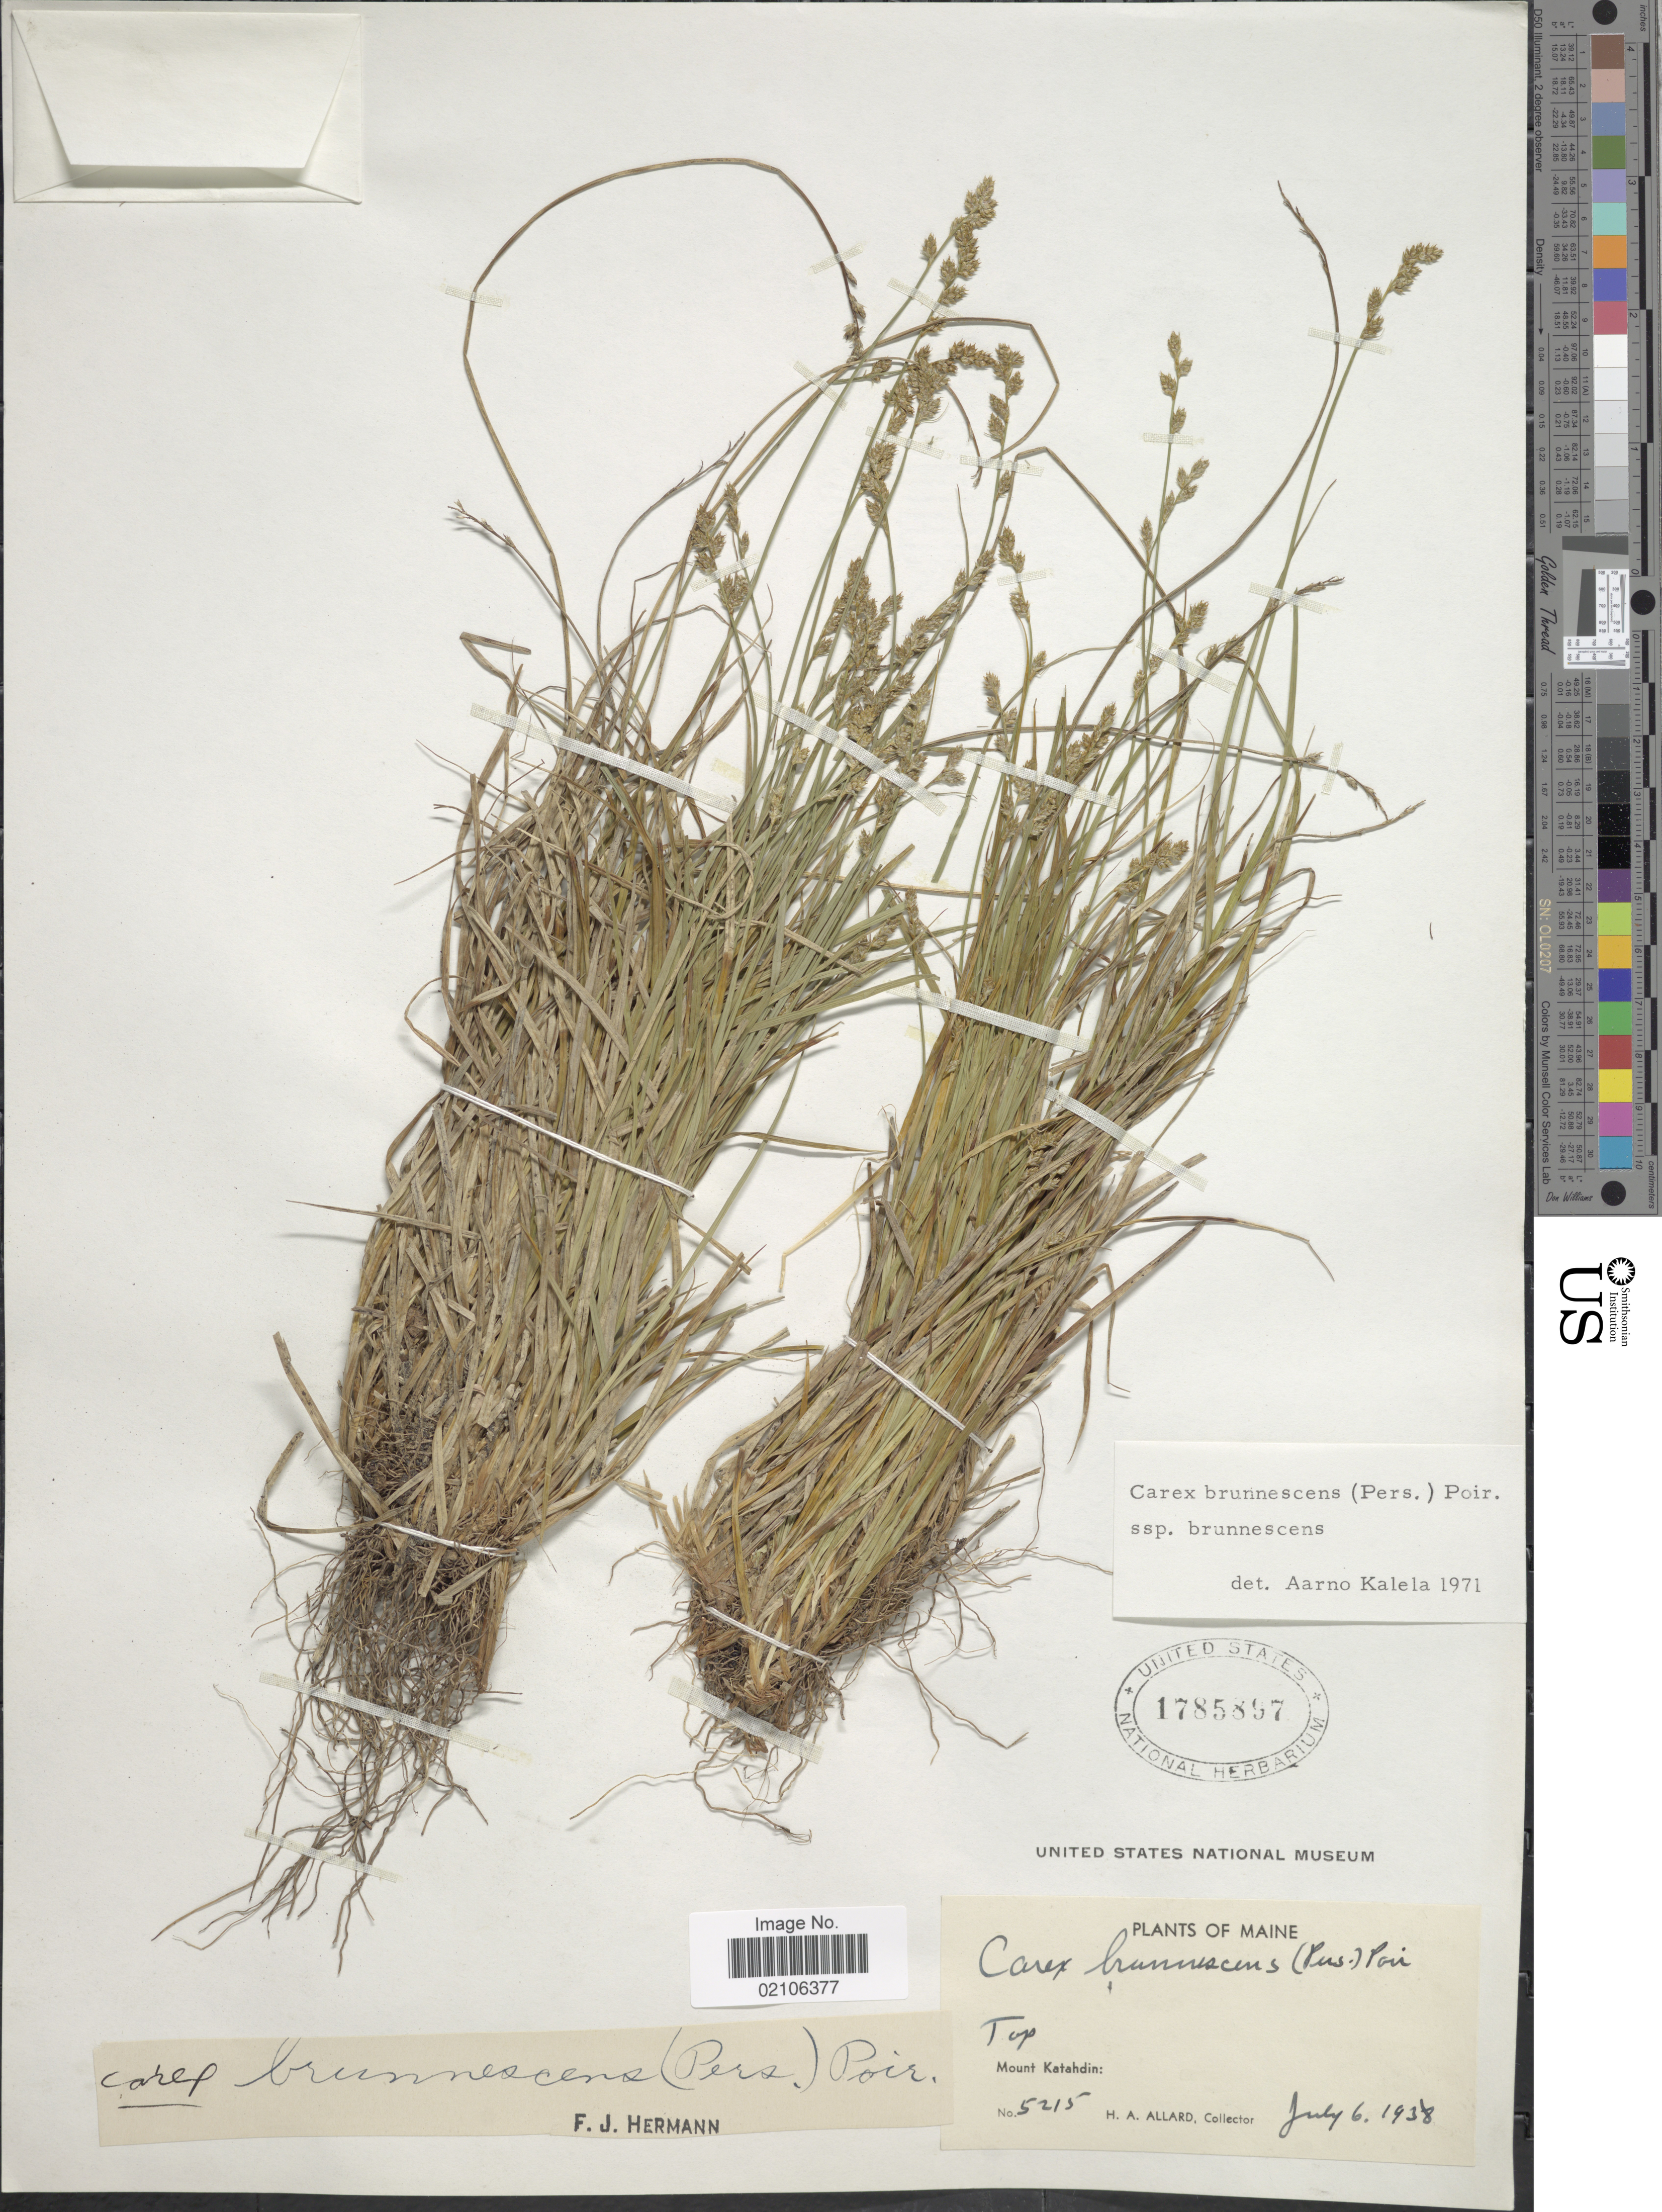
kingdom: Plantae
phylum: Tracheophyta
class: Liliopsida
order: Poales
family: Cyperaceae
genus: Carex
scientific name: Carex brunnescens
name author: (Pers.) Poir.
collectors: H. A. Allard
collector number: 5215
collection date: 1938-07-06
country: United States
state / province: Maine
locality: Top, Mount Katahdin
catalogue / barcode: US 1785897